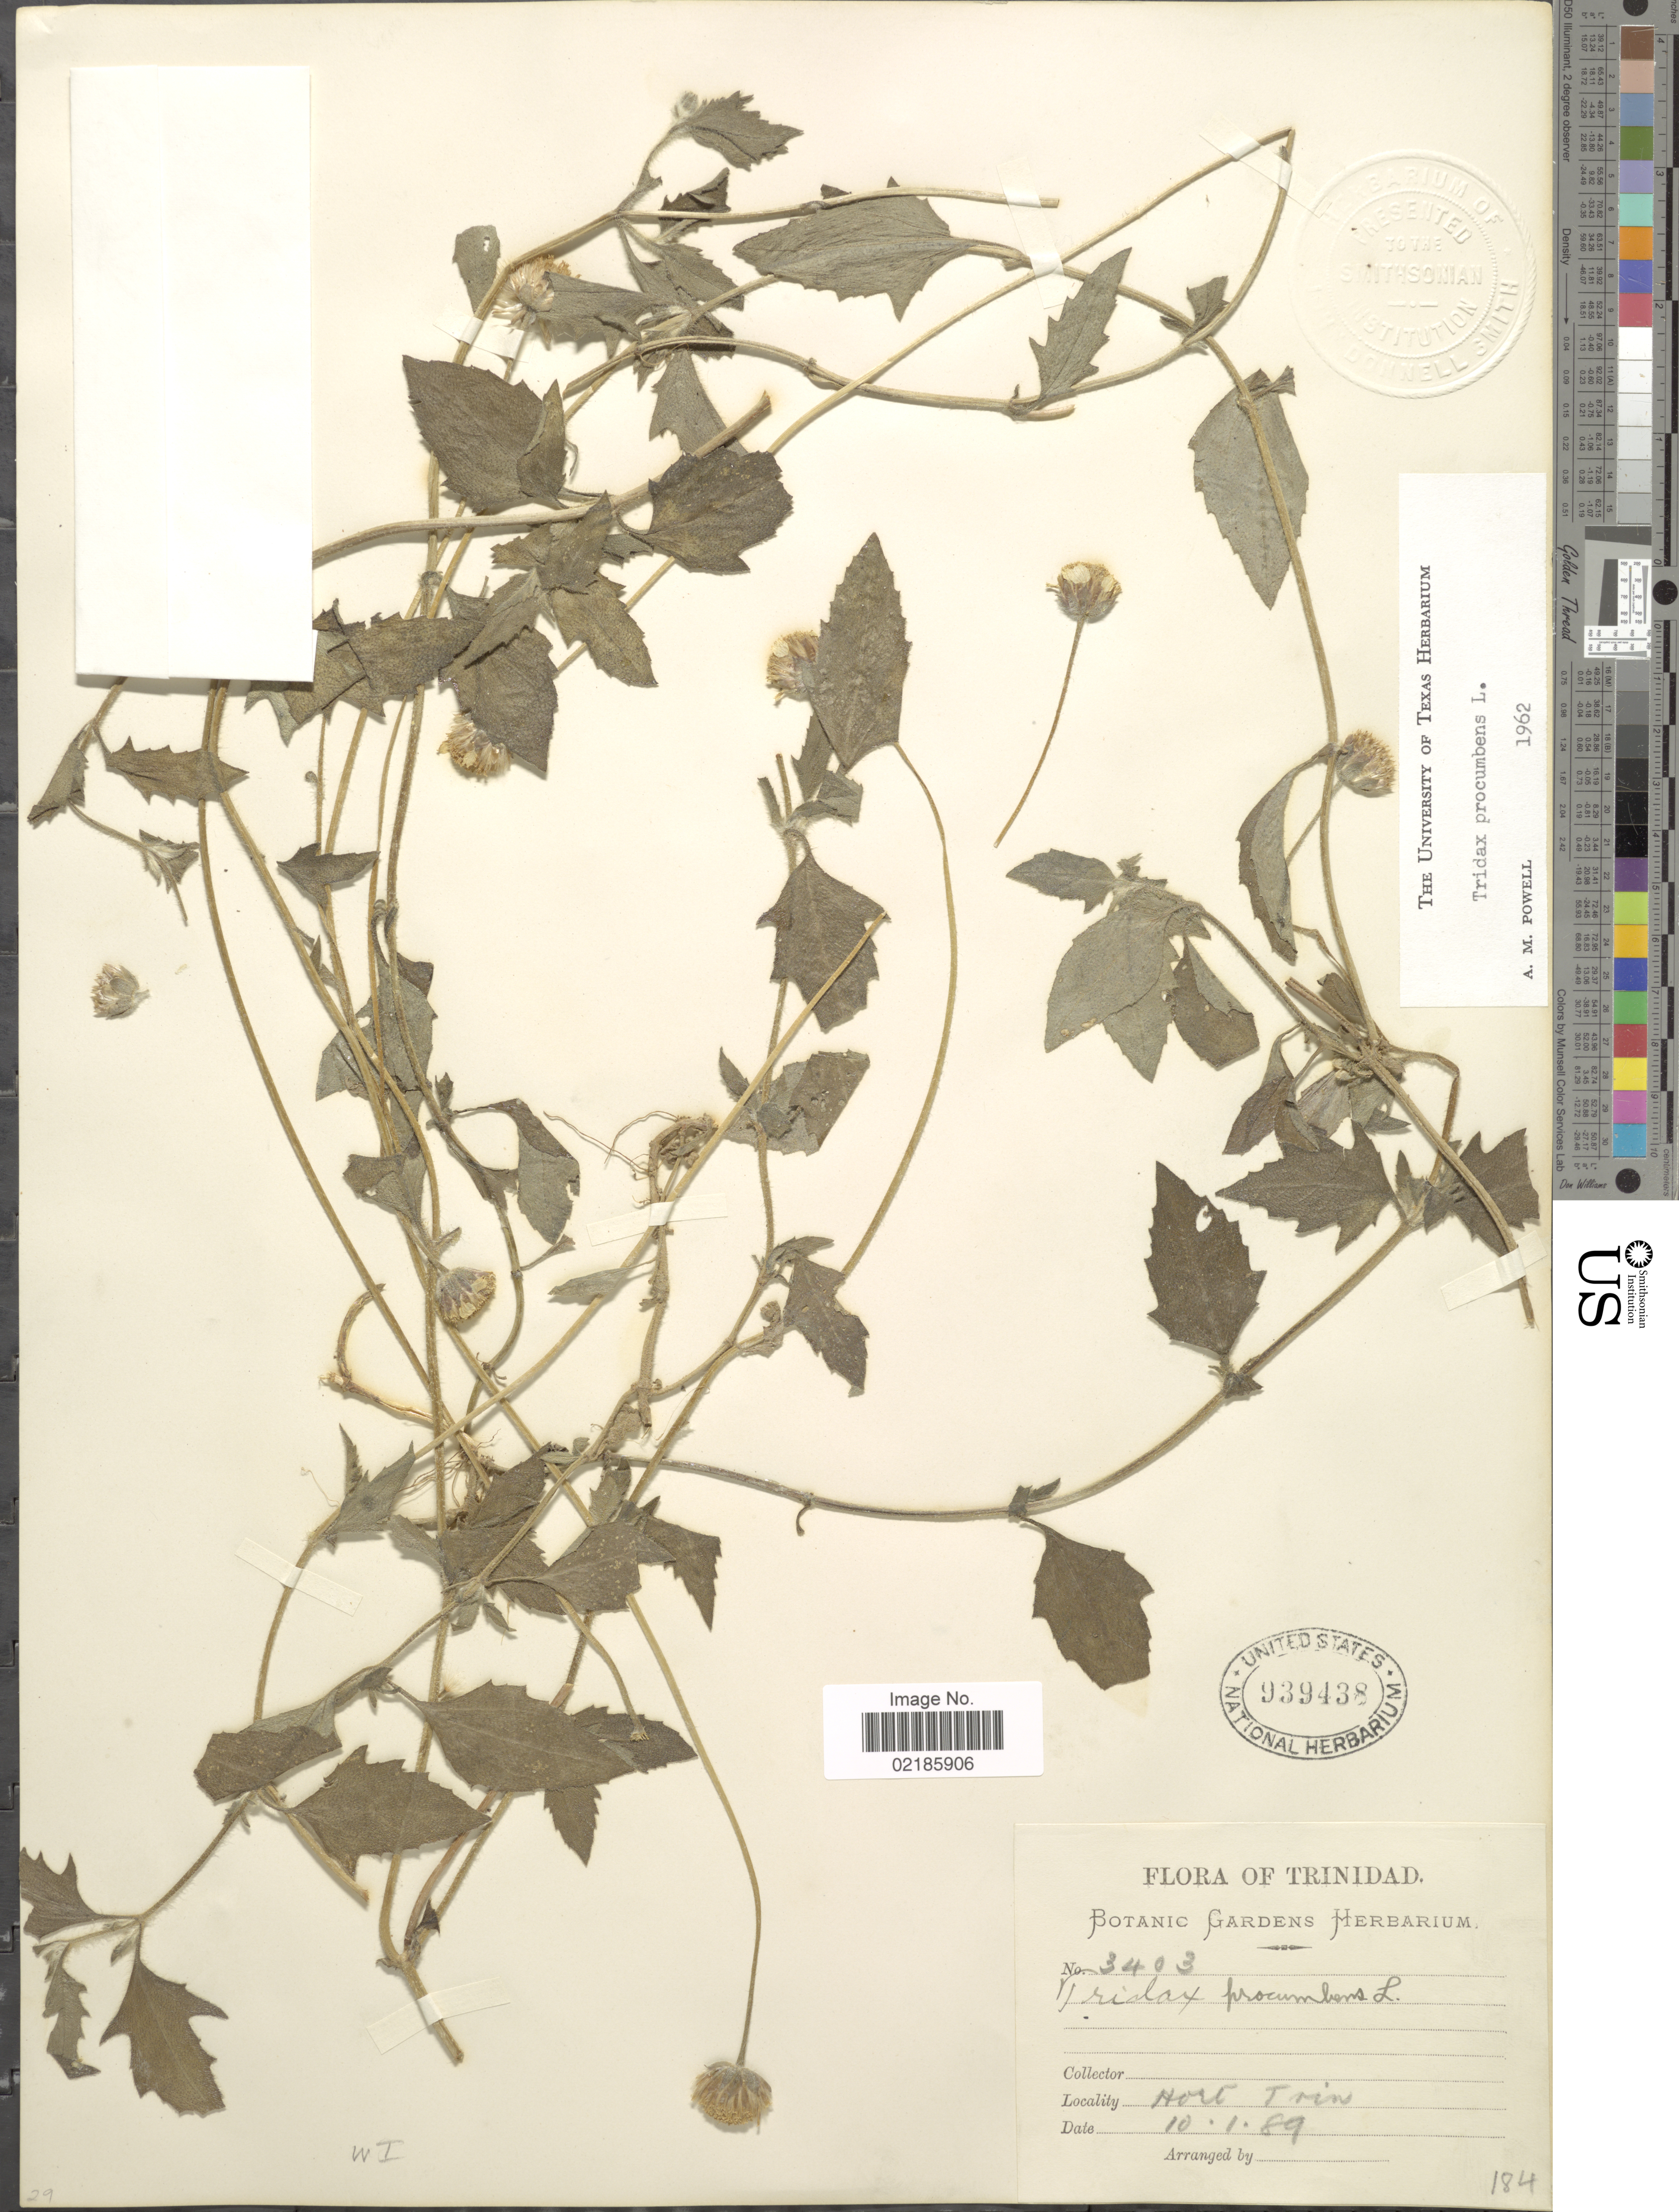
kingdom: Plantae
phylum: Tracheophyta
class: Magnoliopsida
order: Asterales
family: Asteraceae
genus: Tridax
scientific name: Tridax procumbens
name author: L.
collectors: Botanic Gardens Herbarium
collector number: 3403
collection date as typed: Transcribed d/m/y: 10/1/89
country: Trinidad and Tobago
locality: Trinidad. Hort Trin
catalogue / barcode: US 939438